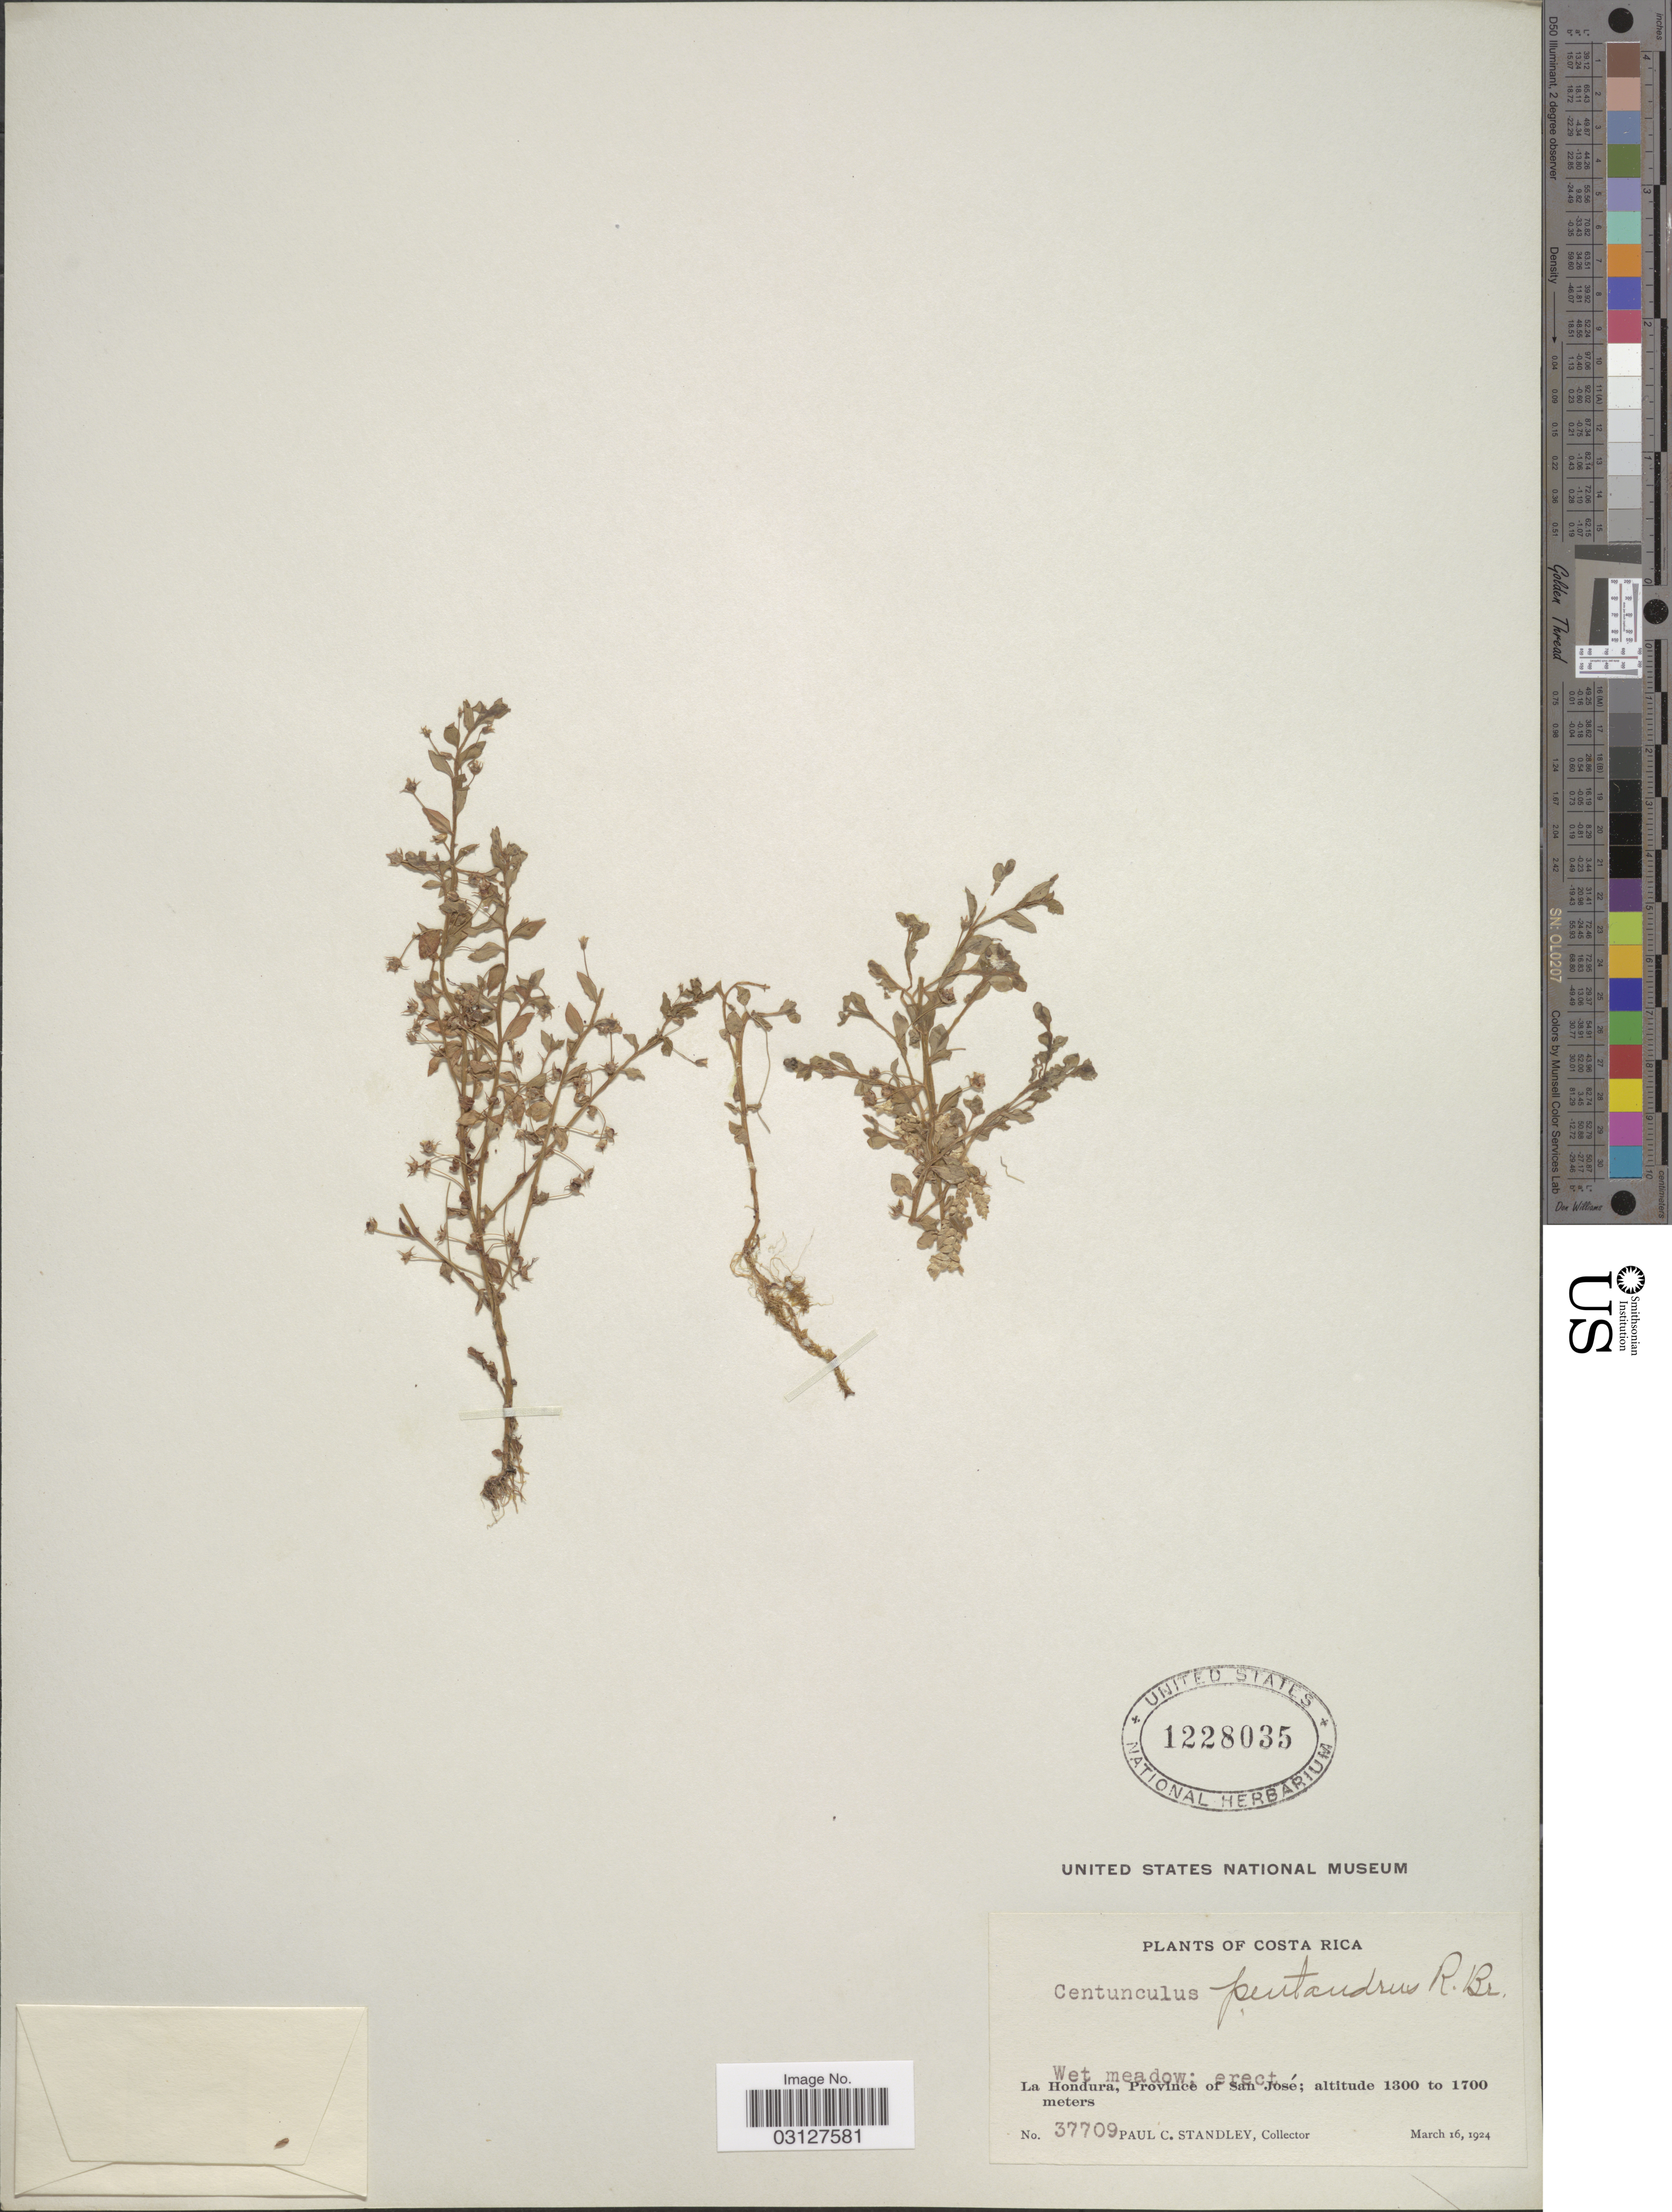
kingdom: Plantae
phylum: Tracheophyta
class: Magnoliopsida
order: Ericales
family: Primulaceae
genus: Anagallis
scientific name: Anagallis pumila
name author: Sw.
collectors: P. C. Standley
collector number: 37709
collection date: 1924-03-16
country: Costa Rica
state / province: San José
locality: La Hondura, Province of San José.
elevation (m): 1300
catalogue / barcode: US 1228035